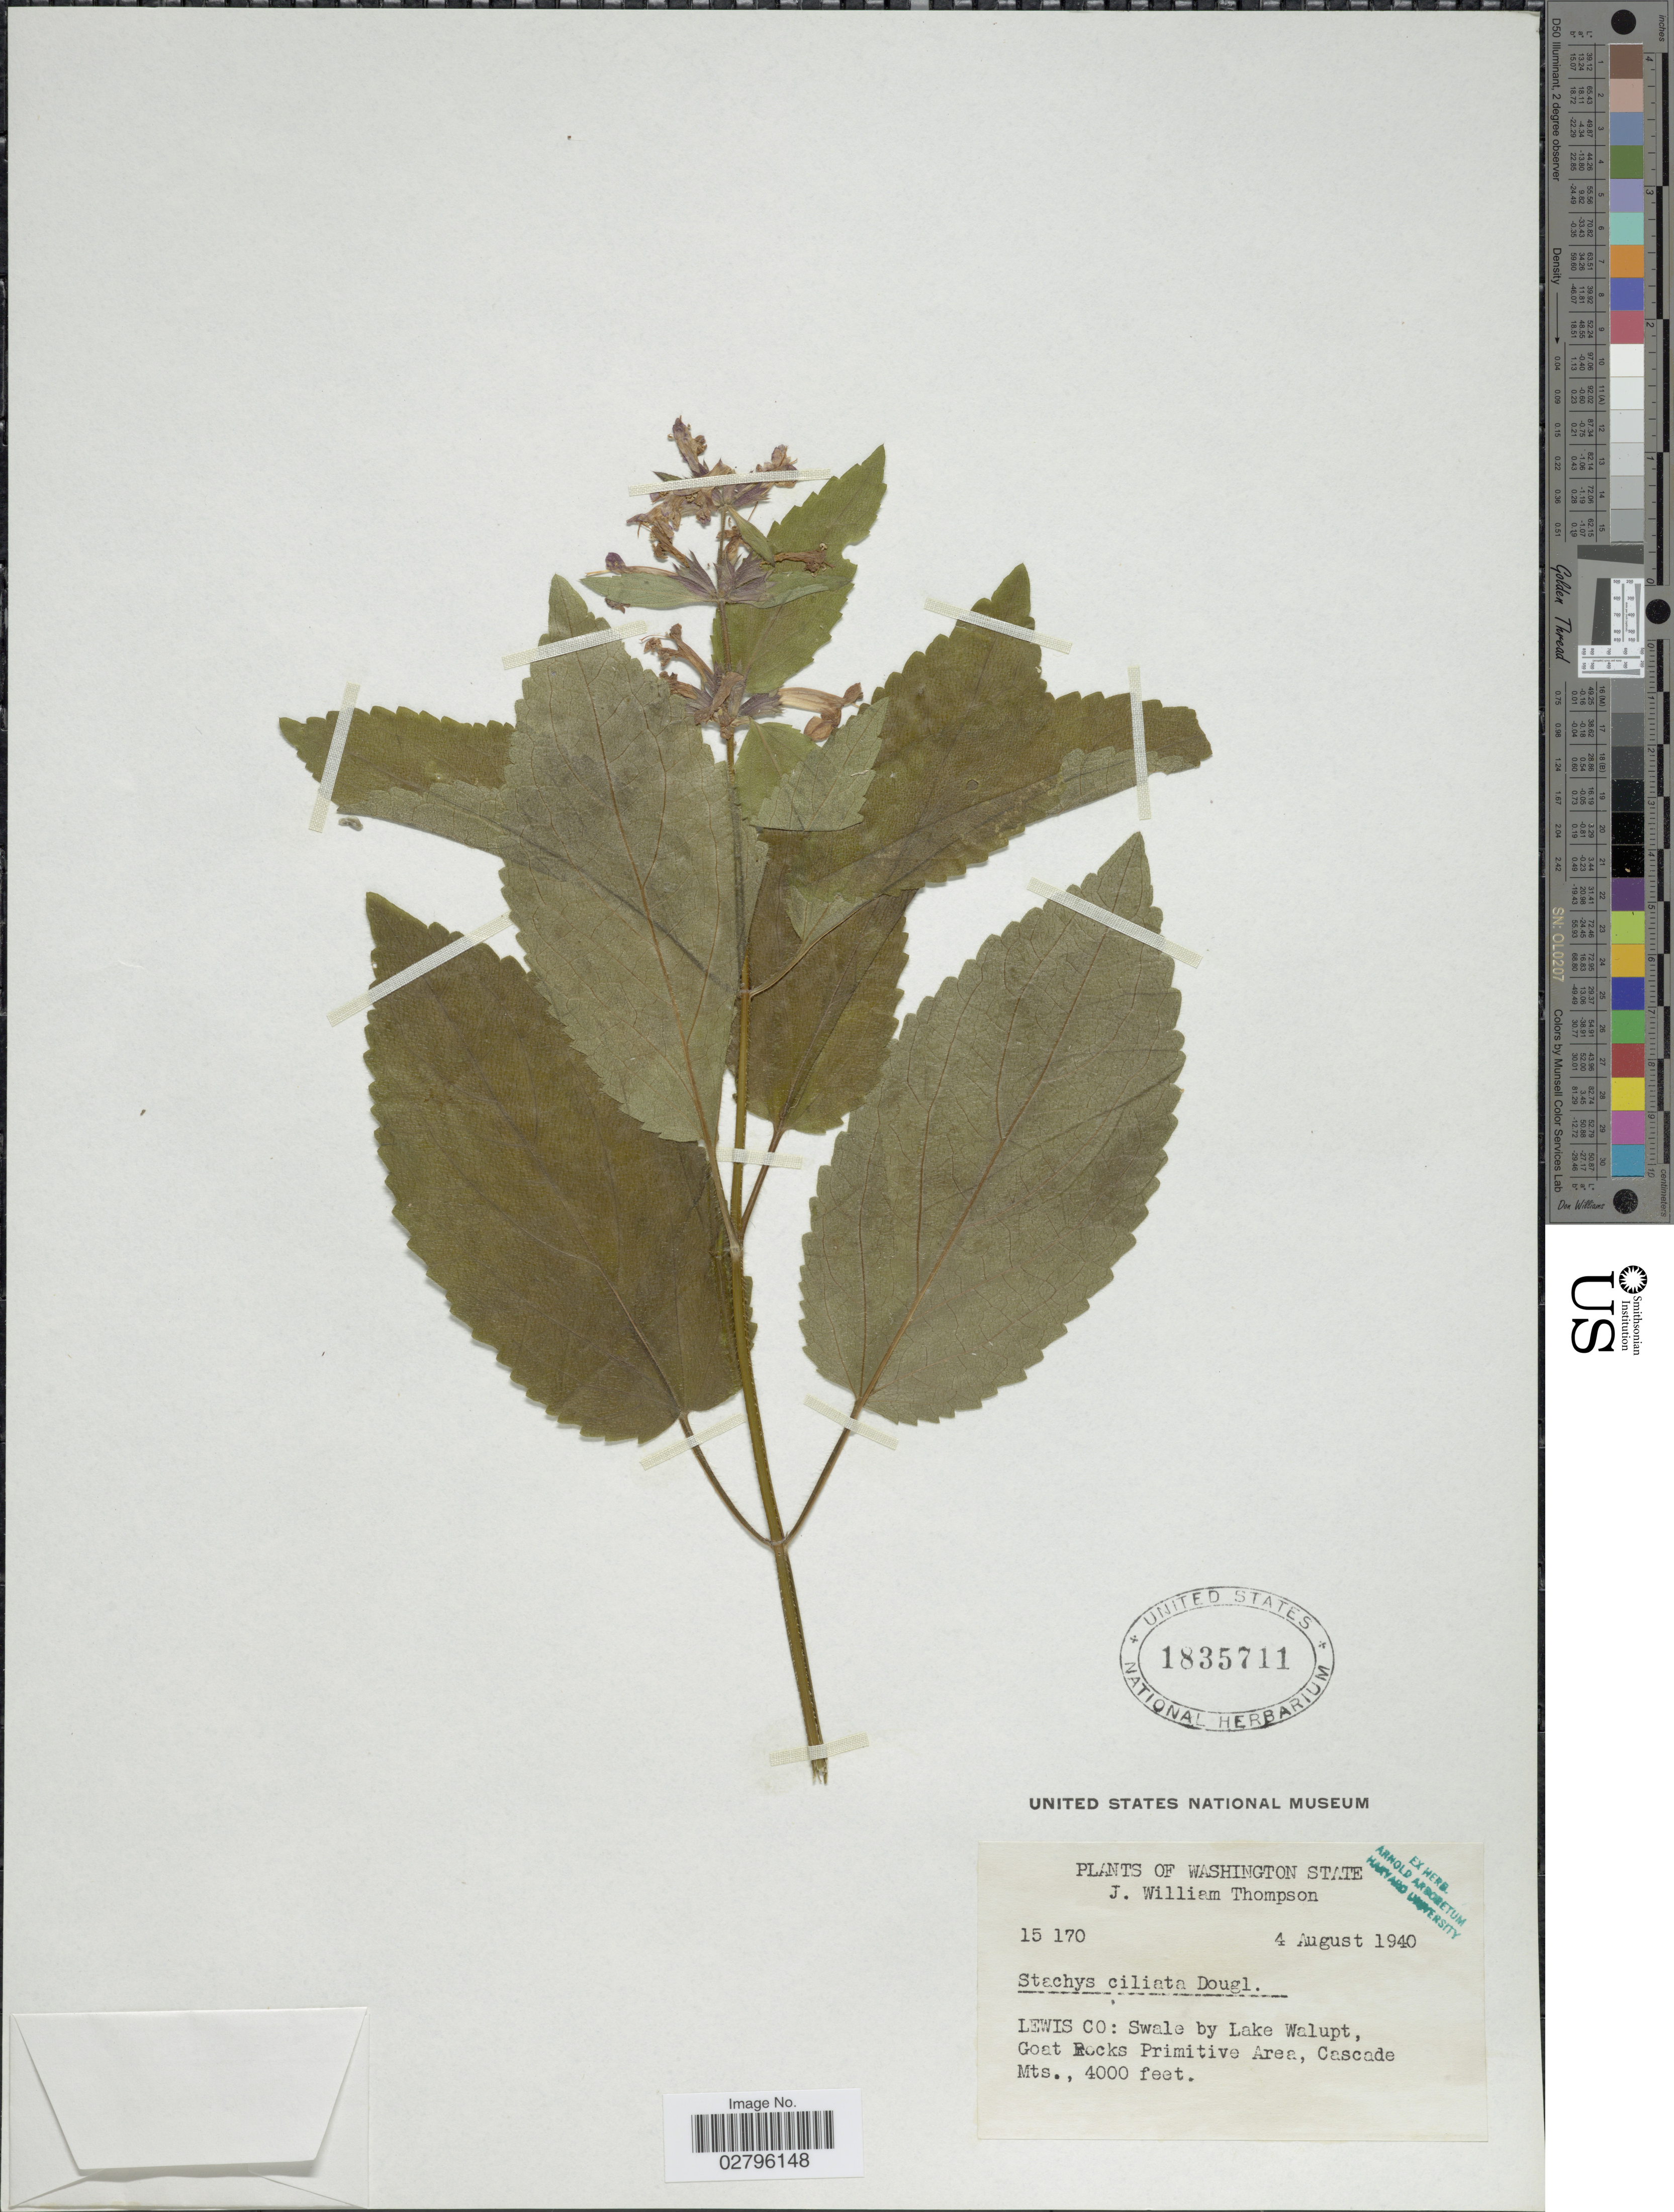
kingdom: Plantae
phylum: Tracheophyta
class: Magnoliopsida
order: Lamiales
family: Lamiaceae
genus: Stachys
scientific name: Stachys ciliata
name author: Douglas ex Benth.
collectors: J. W. Thompson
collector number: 15170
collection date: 1940-08-04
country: United States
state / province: Washington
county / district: Lewis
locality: Lewis Co.: Swale by Lake Walupt, Goat Rocks Primitive Area, Cascade Mts.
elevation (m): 1219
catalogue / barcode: US 1835711